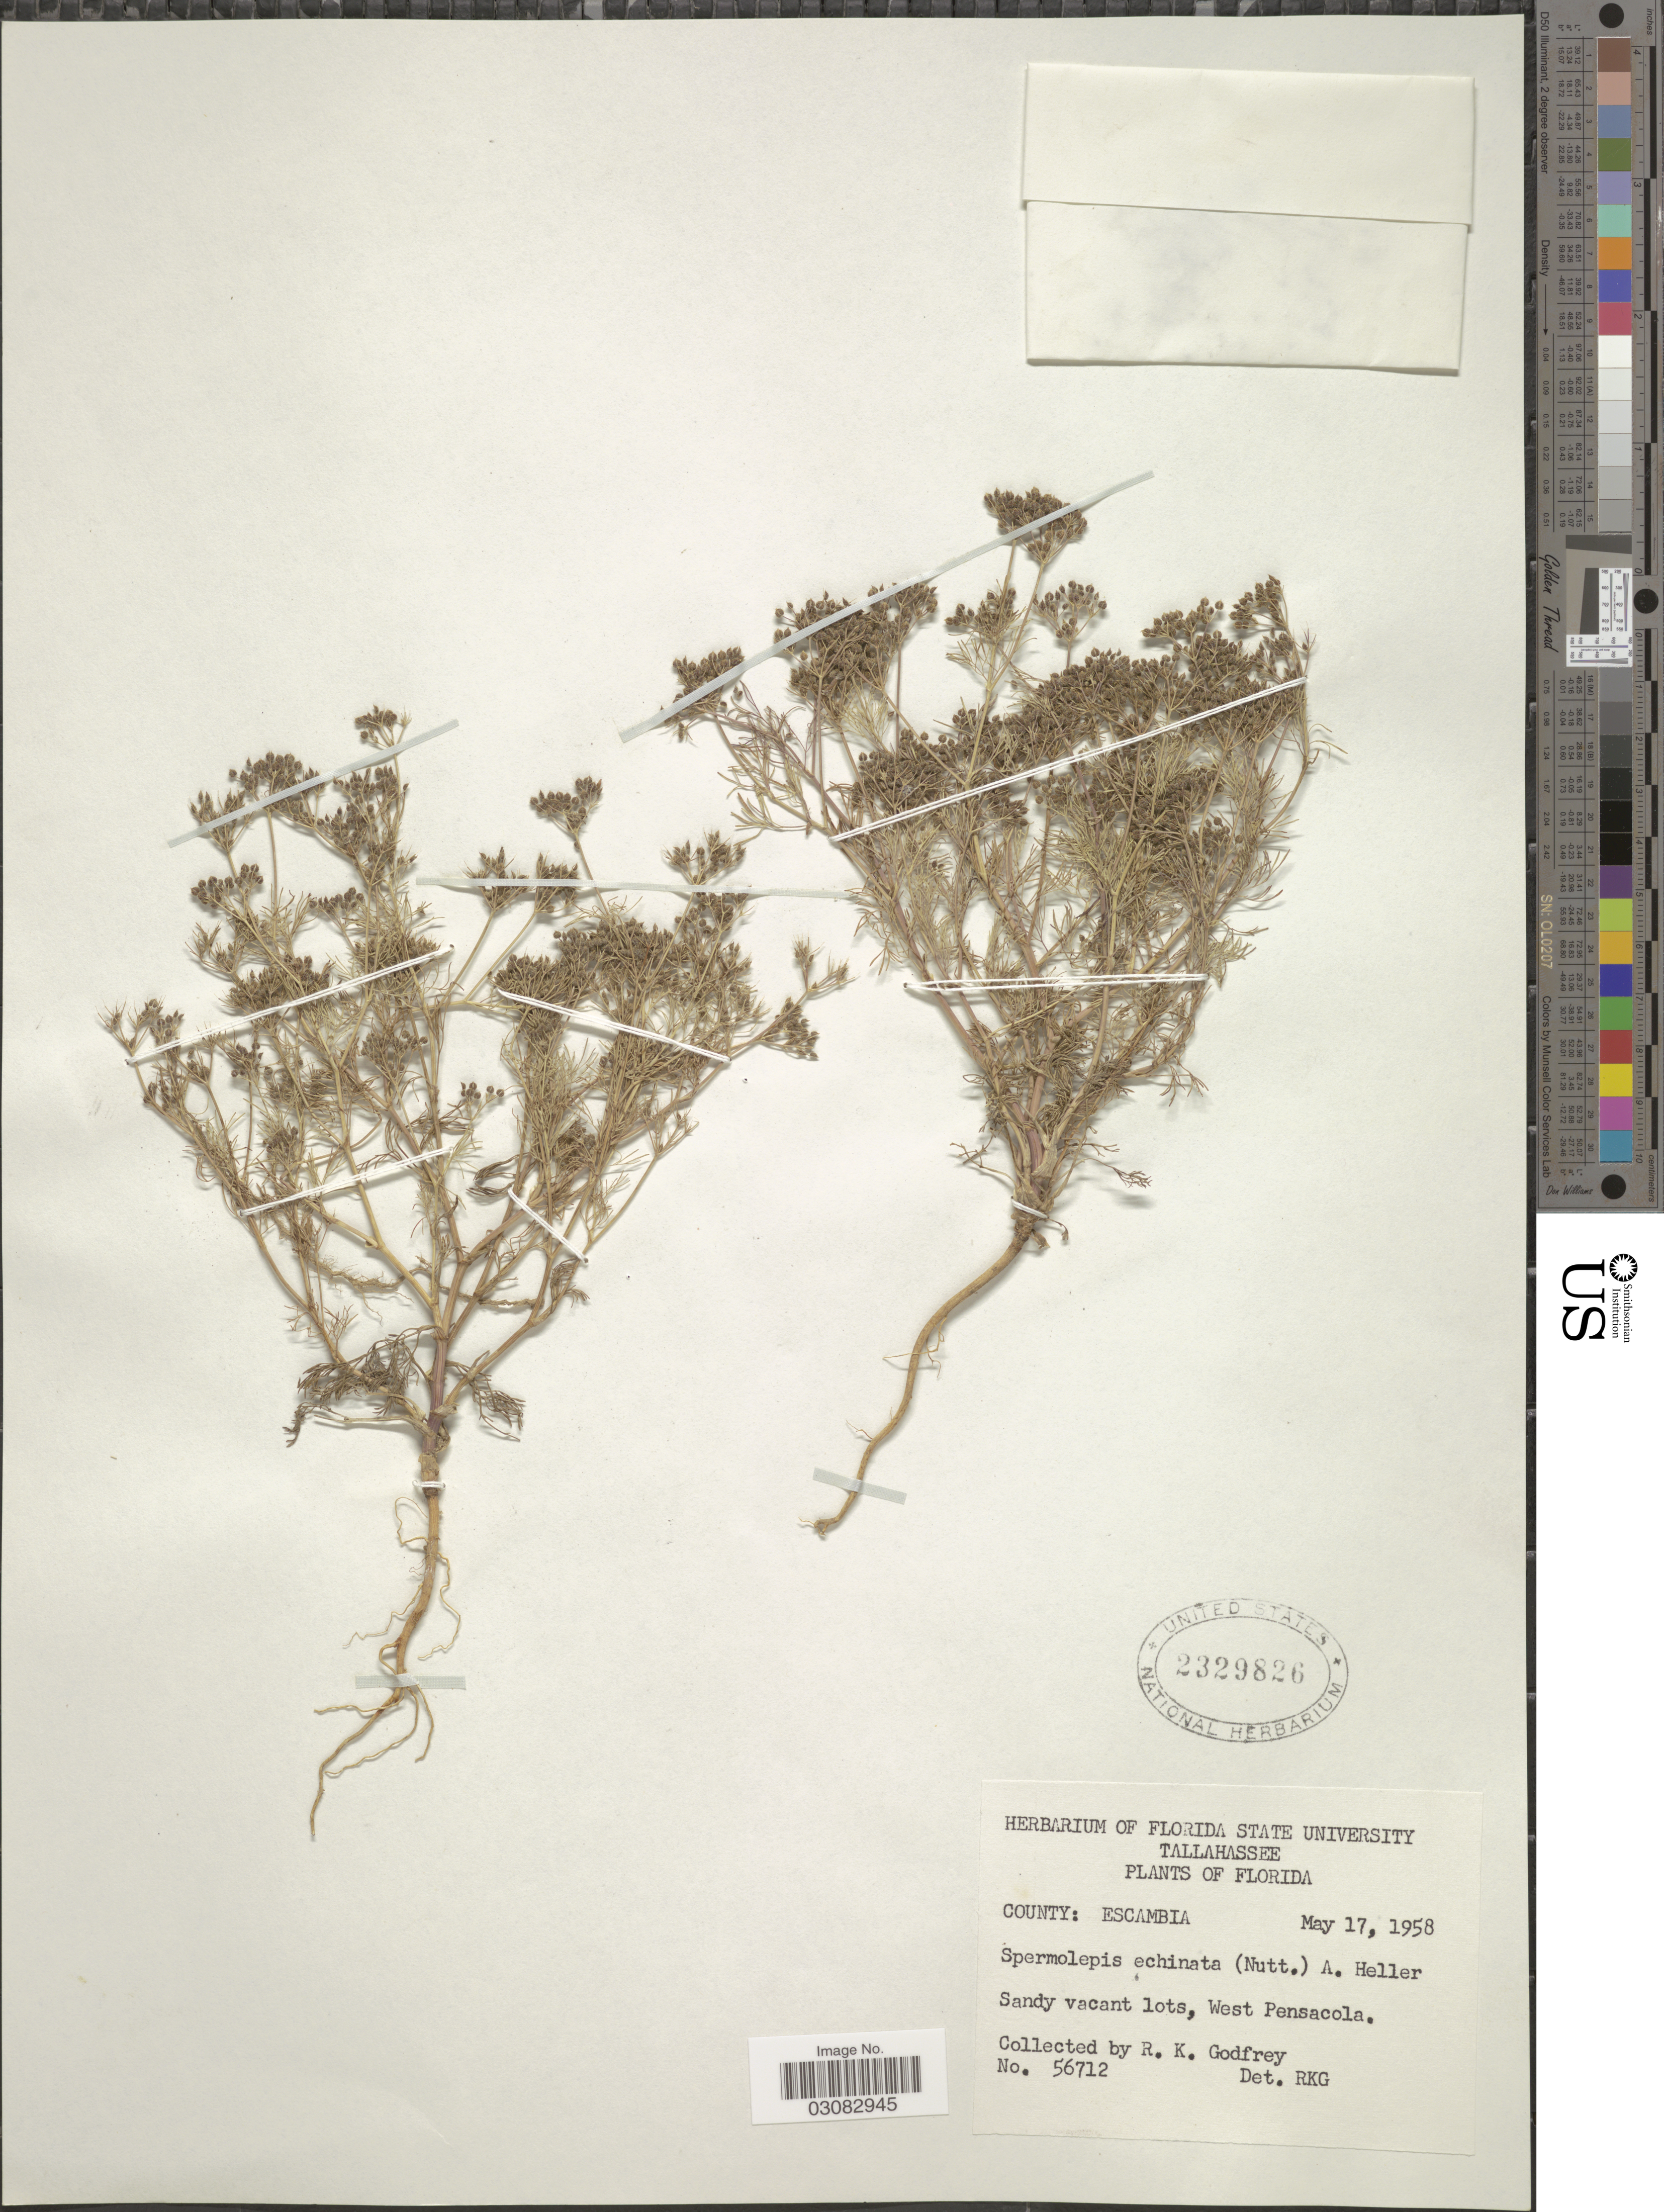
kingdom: Plantae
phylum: Tracheophyta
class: Magnoliopsida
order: Apiales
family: Apiaceae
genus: Spermolepis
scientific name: Spermolepis echinata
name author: (Nutt. ex DC.) A. Heller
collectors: R. K. Godfrey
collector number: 56712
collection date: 1958-05-17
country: United States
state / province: Florida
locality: County: Escambia, West Pensacola.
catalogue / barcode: US 2329826